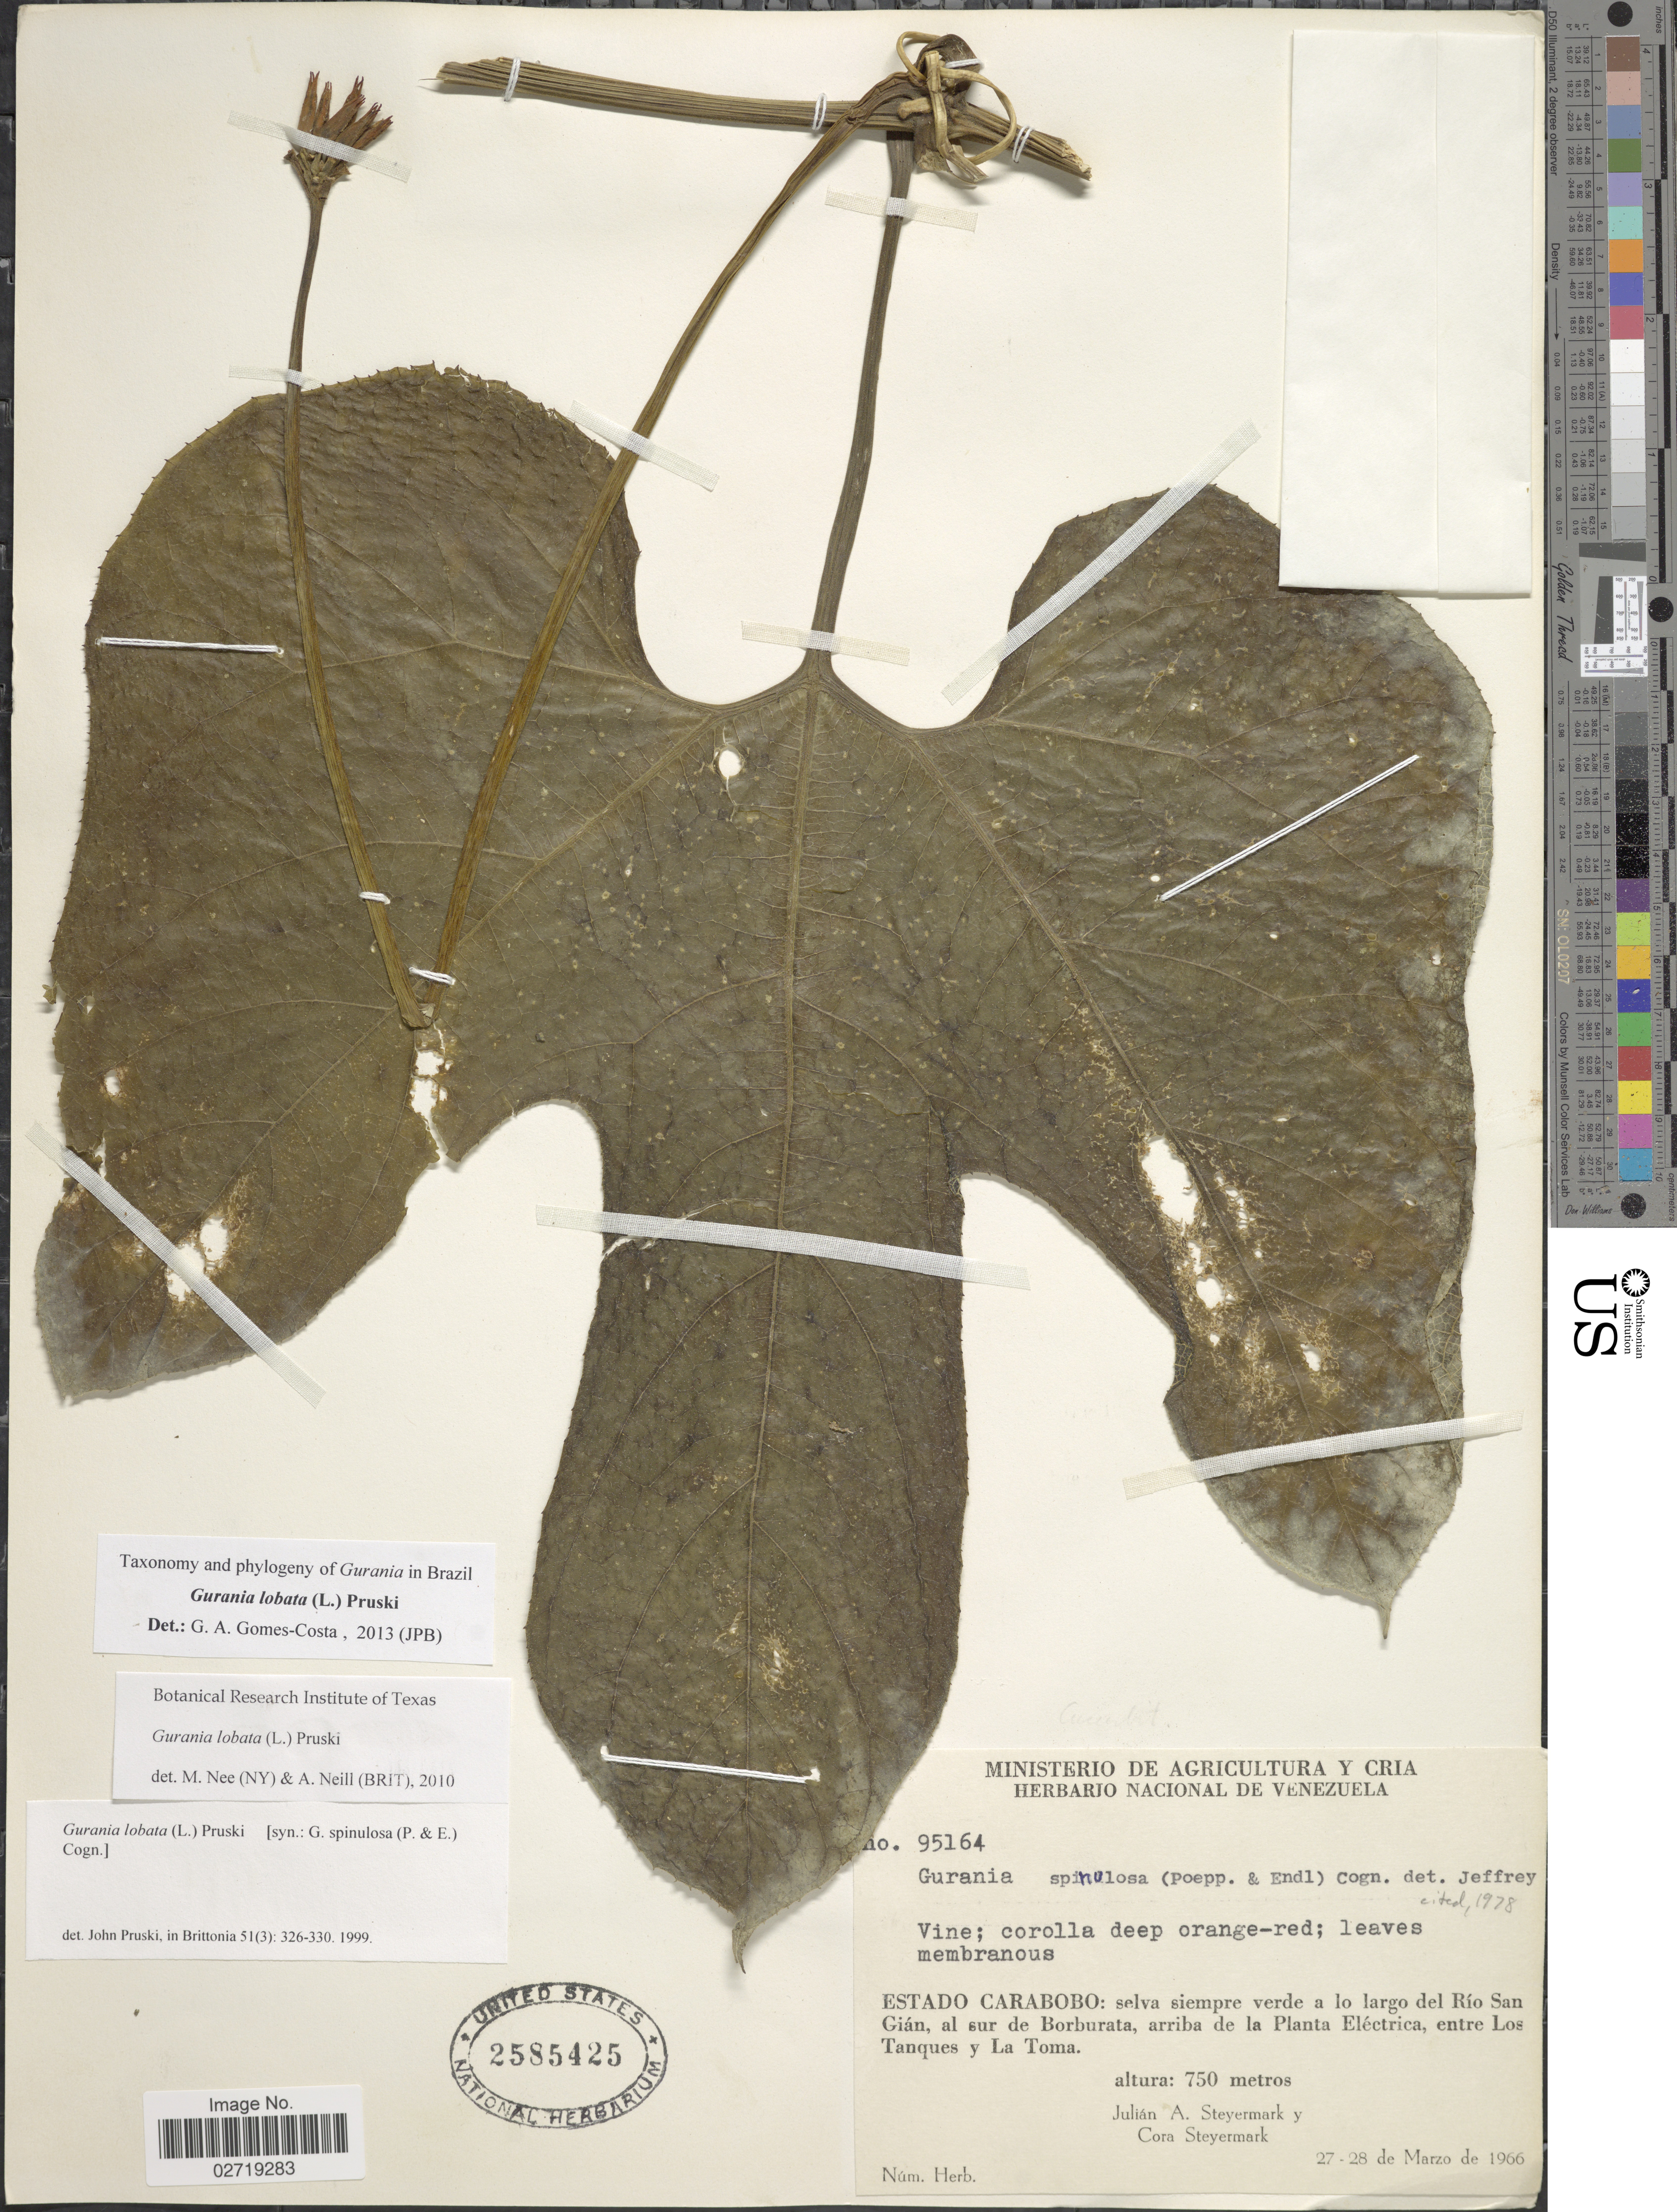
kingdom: Plantae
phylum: Tracheophyta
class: Magnoliopsida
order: Cucurbitales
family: Cucurbitaceae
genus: Gurania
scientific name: Gurania lobata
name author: (L.) Pruski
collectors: J. Steyermark & C. Steyermark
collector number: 95164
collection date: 1966-03-27/1966-03-28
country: Venezuela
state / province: Carabobo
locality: Selva siempre verde a lo largo del Rio San Gian, al sur de Borburata, arriba de la Planta Electrica, entre Los Tanques y La Toma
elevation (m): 750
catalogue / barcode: US 2585425